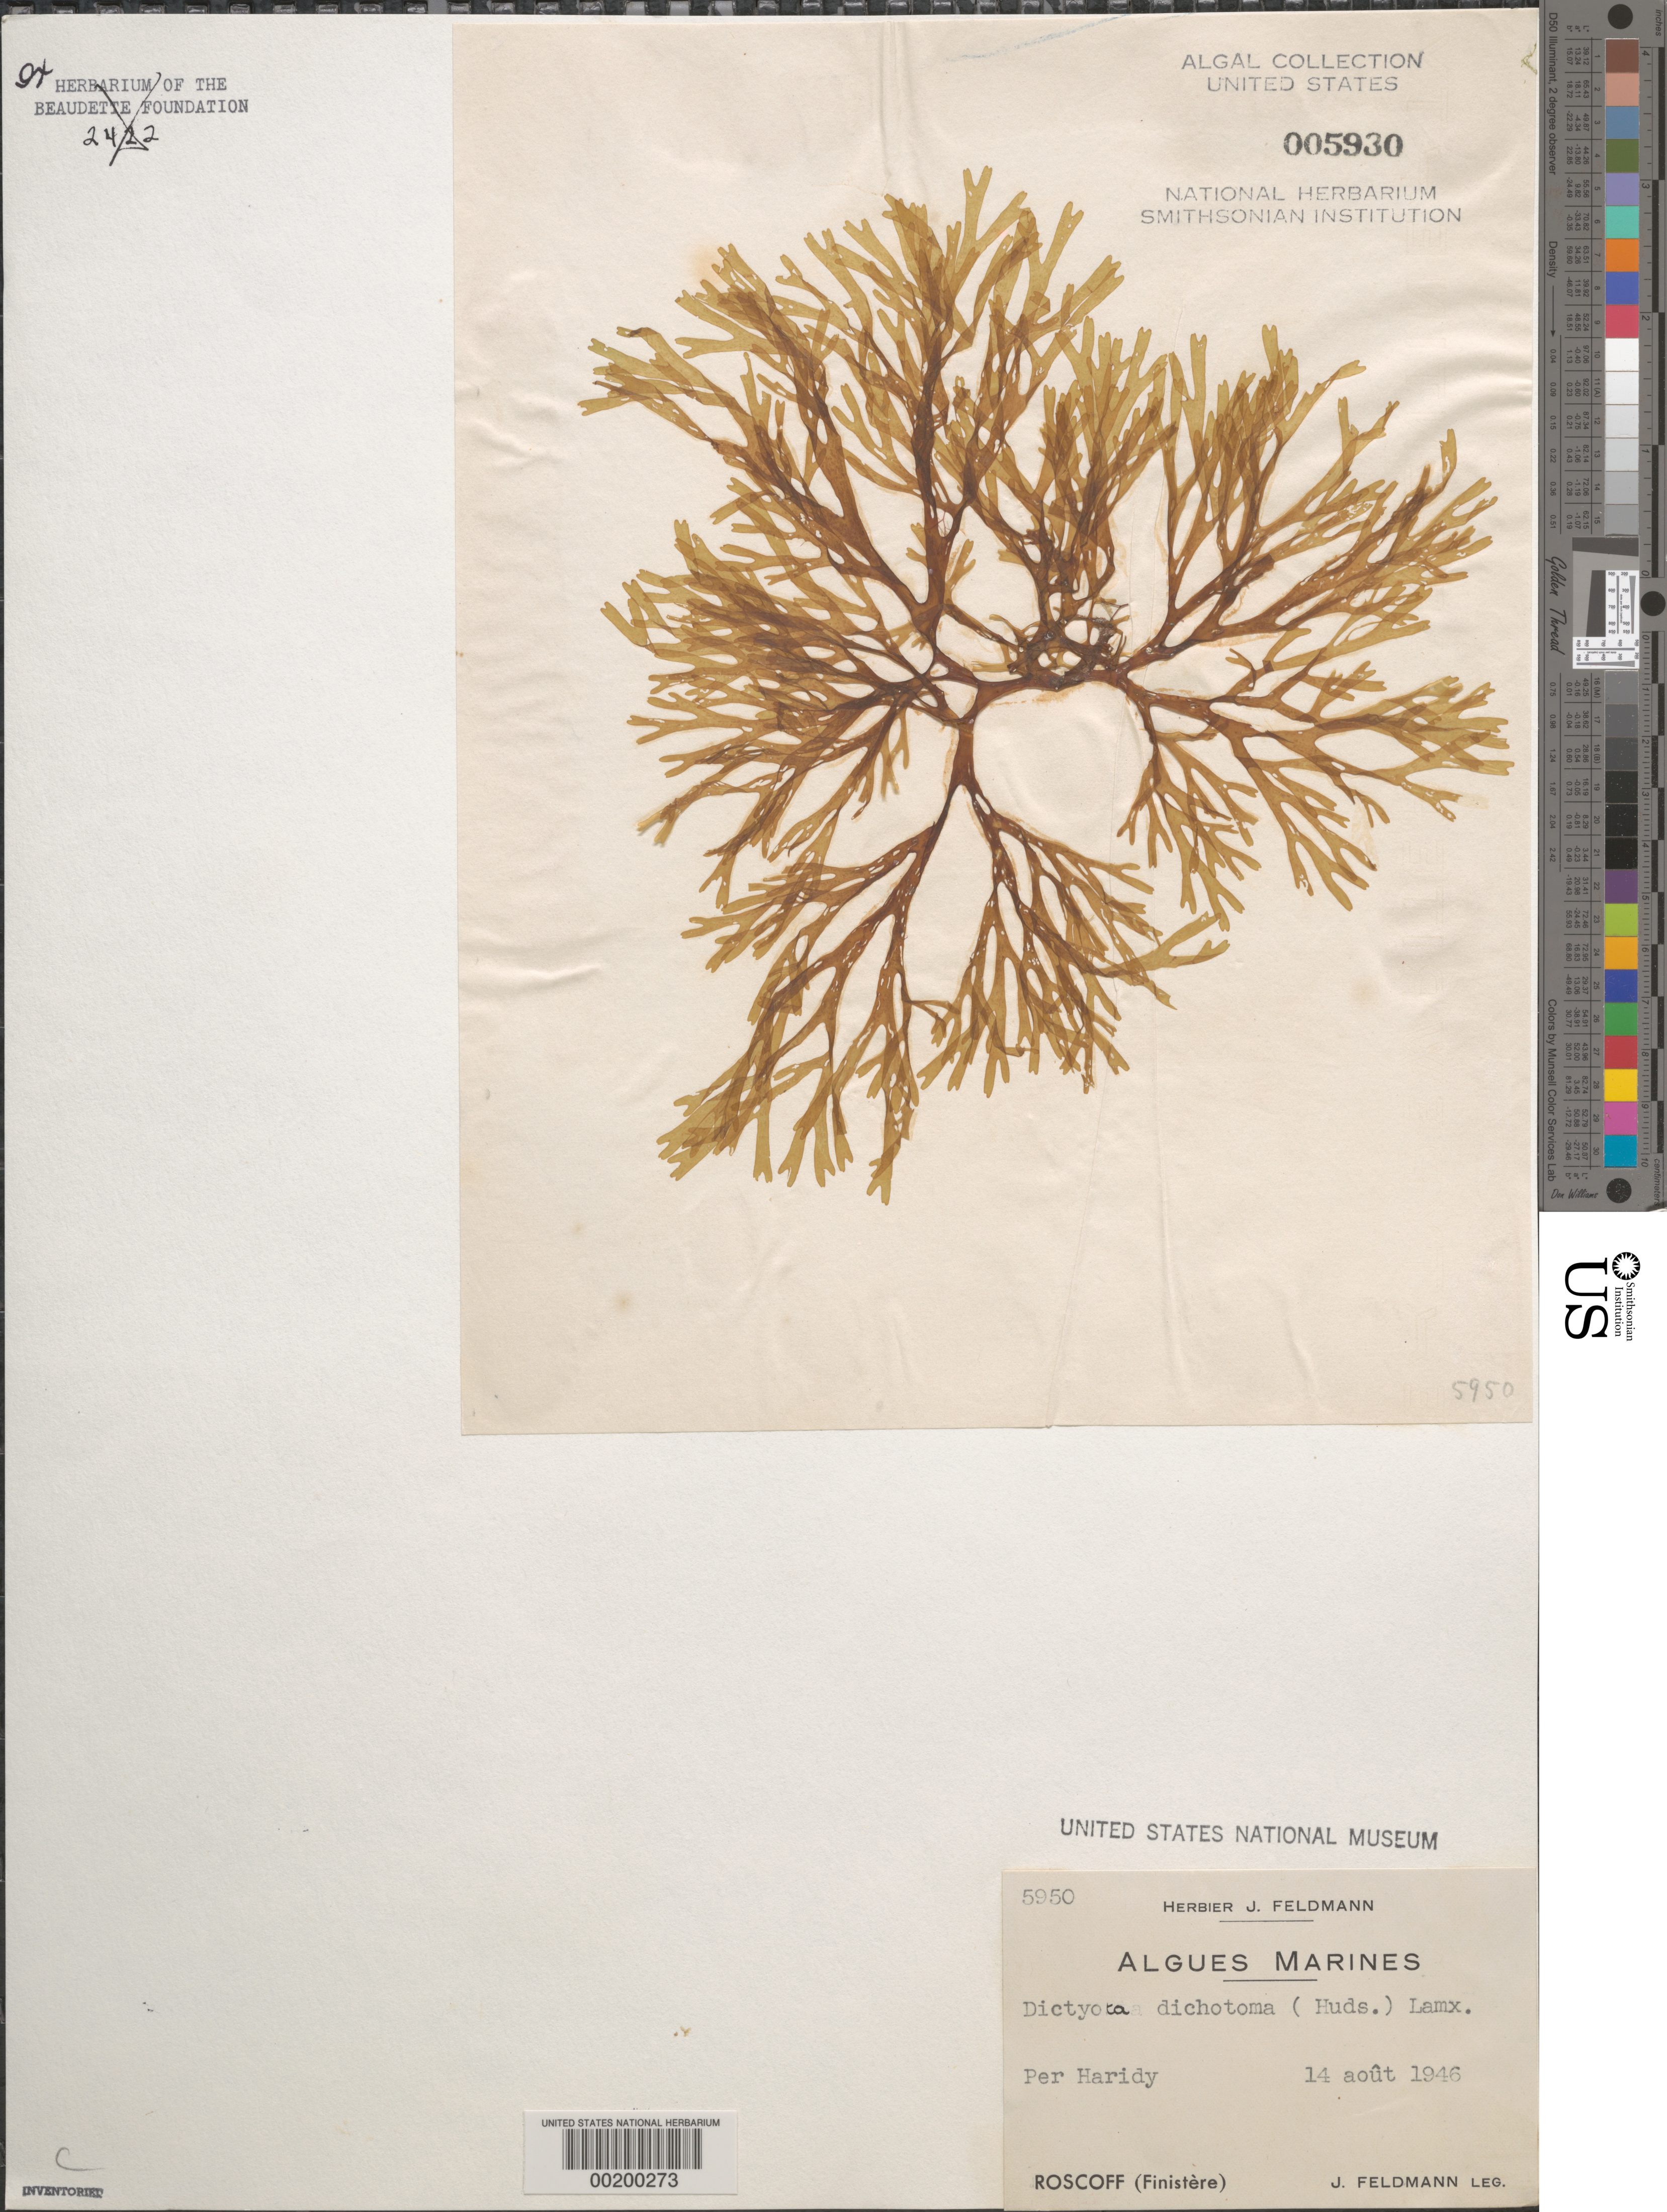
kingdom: Chromista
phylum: Ochrophyta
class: Phaeophyceae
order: Dictyotales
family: Dictyotaceae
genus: Dictyota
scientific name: Dictyota dichotoma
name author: (Huds.) J.V.Lamouroux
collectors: J. Feldmann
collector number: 5950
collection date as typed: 14 Aug 1946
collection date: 1946-08-14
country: France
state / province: Bretagne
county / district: Finistère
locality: Roscoff, per haridy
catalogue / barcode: US 5930